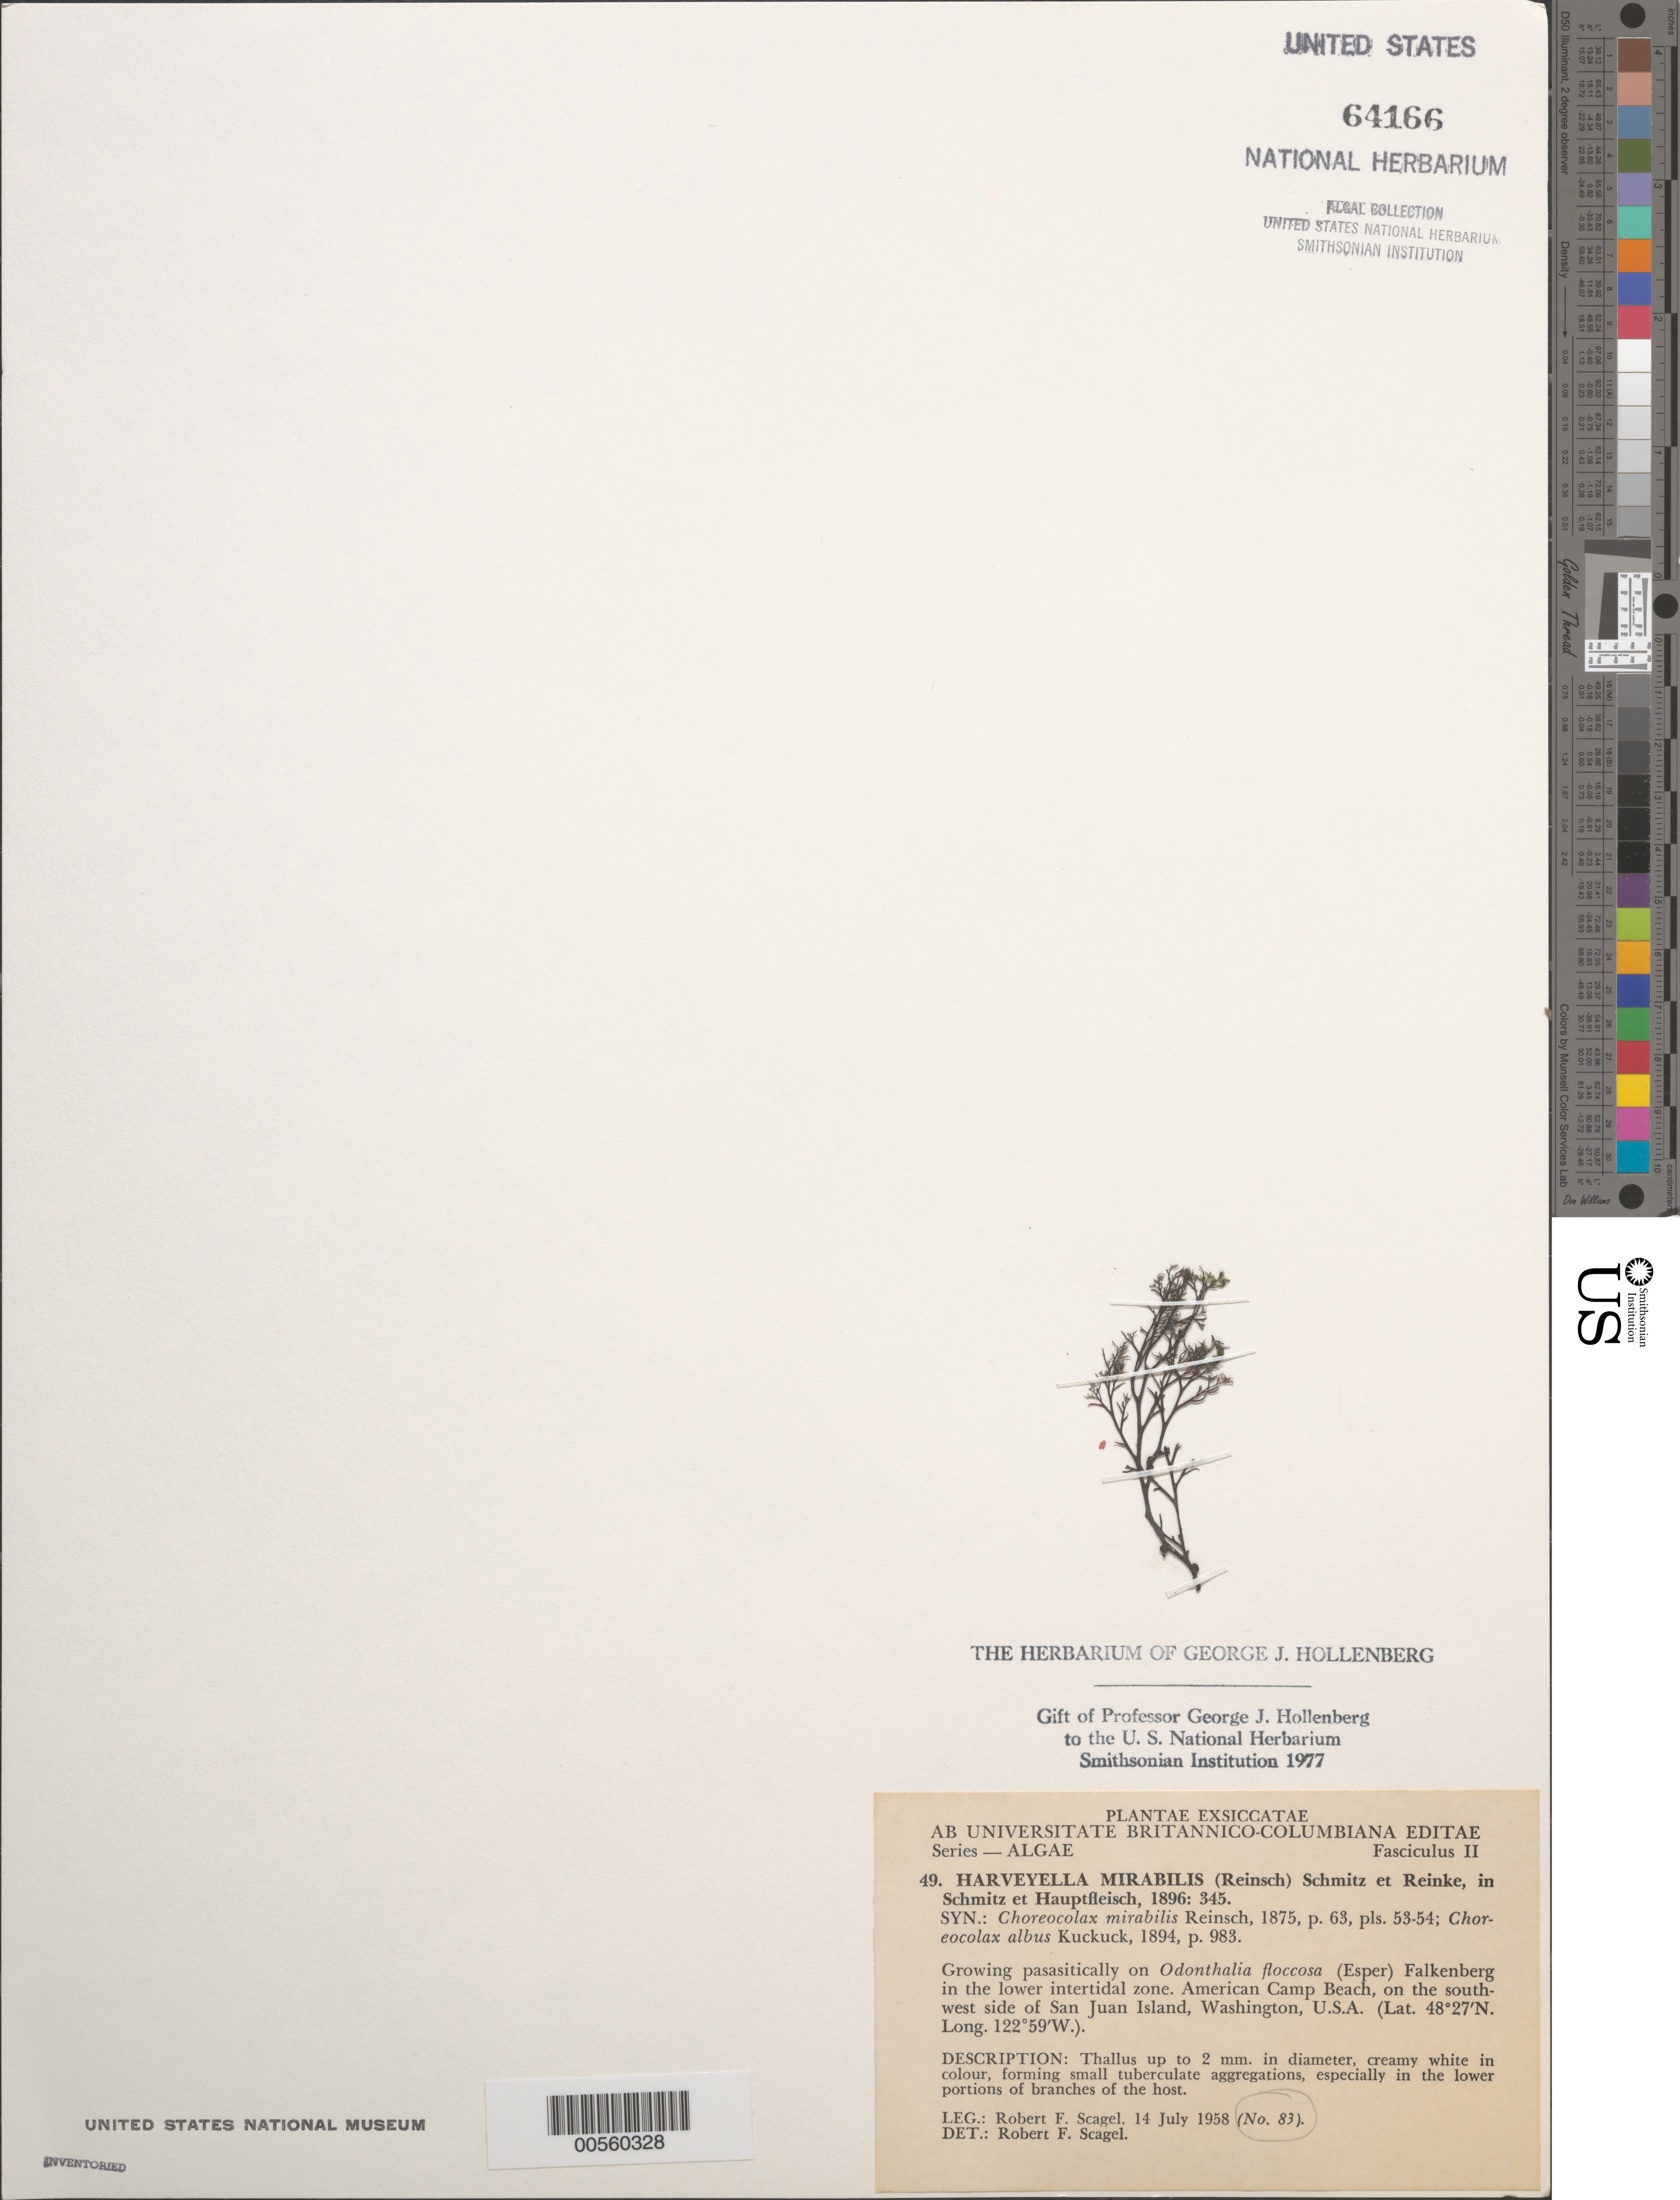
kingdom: Plantae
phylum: Rhodophyta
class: Florideophyceae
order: Ceramiales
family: Rhodomelaceae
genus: Harveyella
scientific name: Harveyella mirabilis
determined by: Scagel, R. F.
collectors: R. F. Scagel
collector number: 83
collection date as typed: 14 Jul 1958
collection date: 1958-07-14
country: United States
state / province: Washington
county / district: San Juan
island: San Juan Island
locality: American Camp Beach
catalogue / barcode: US 64166